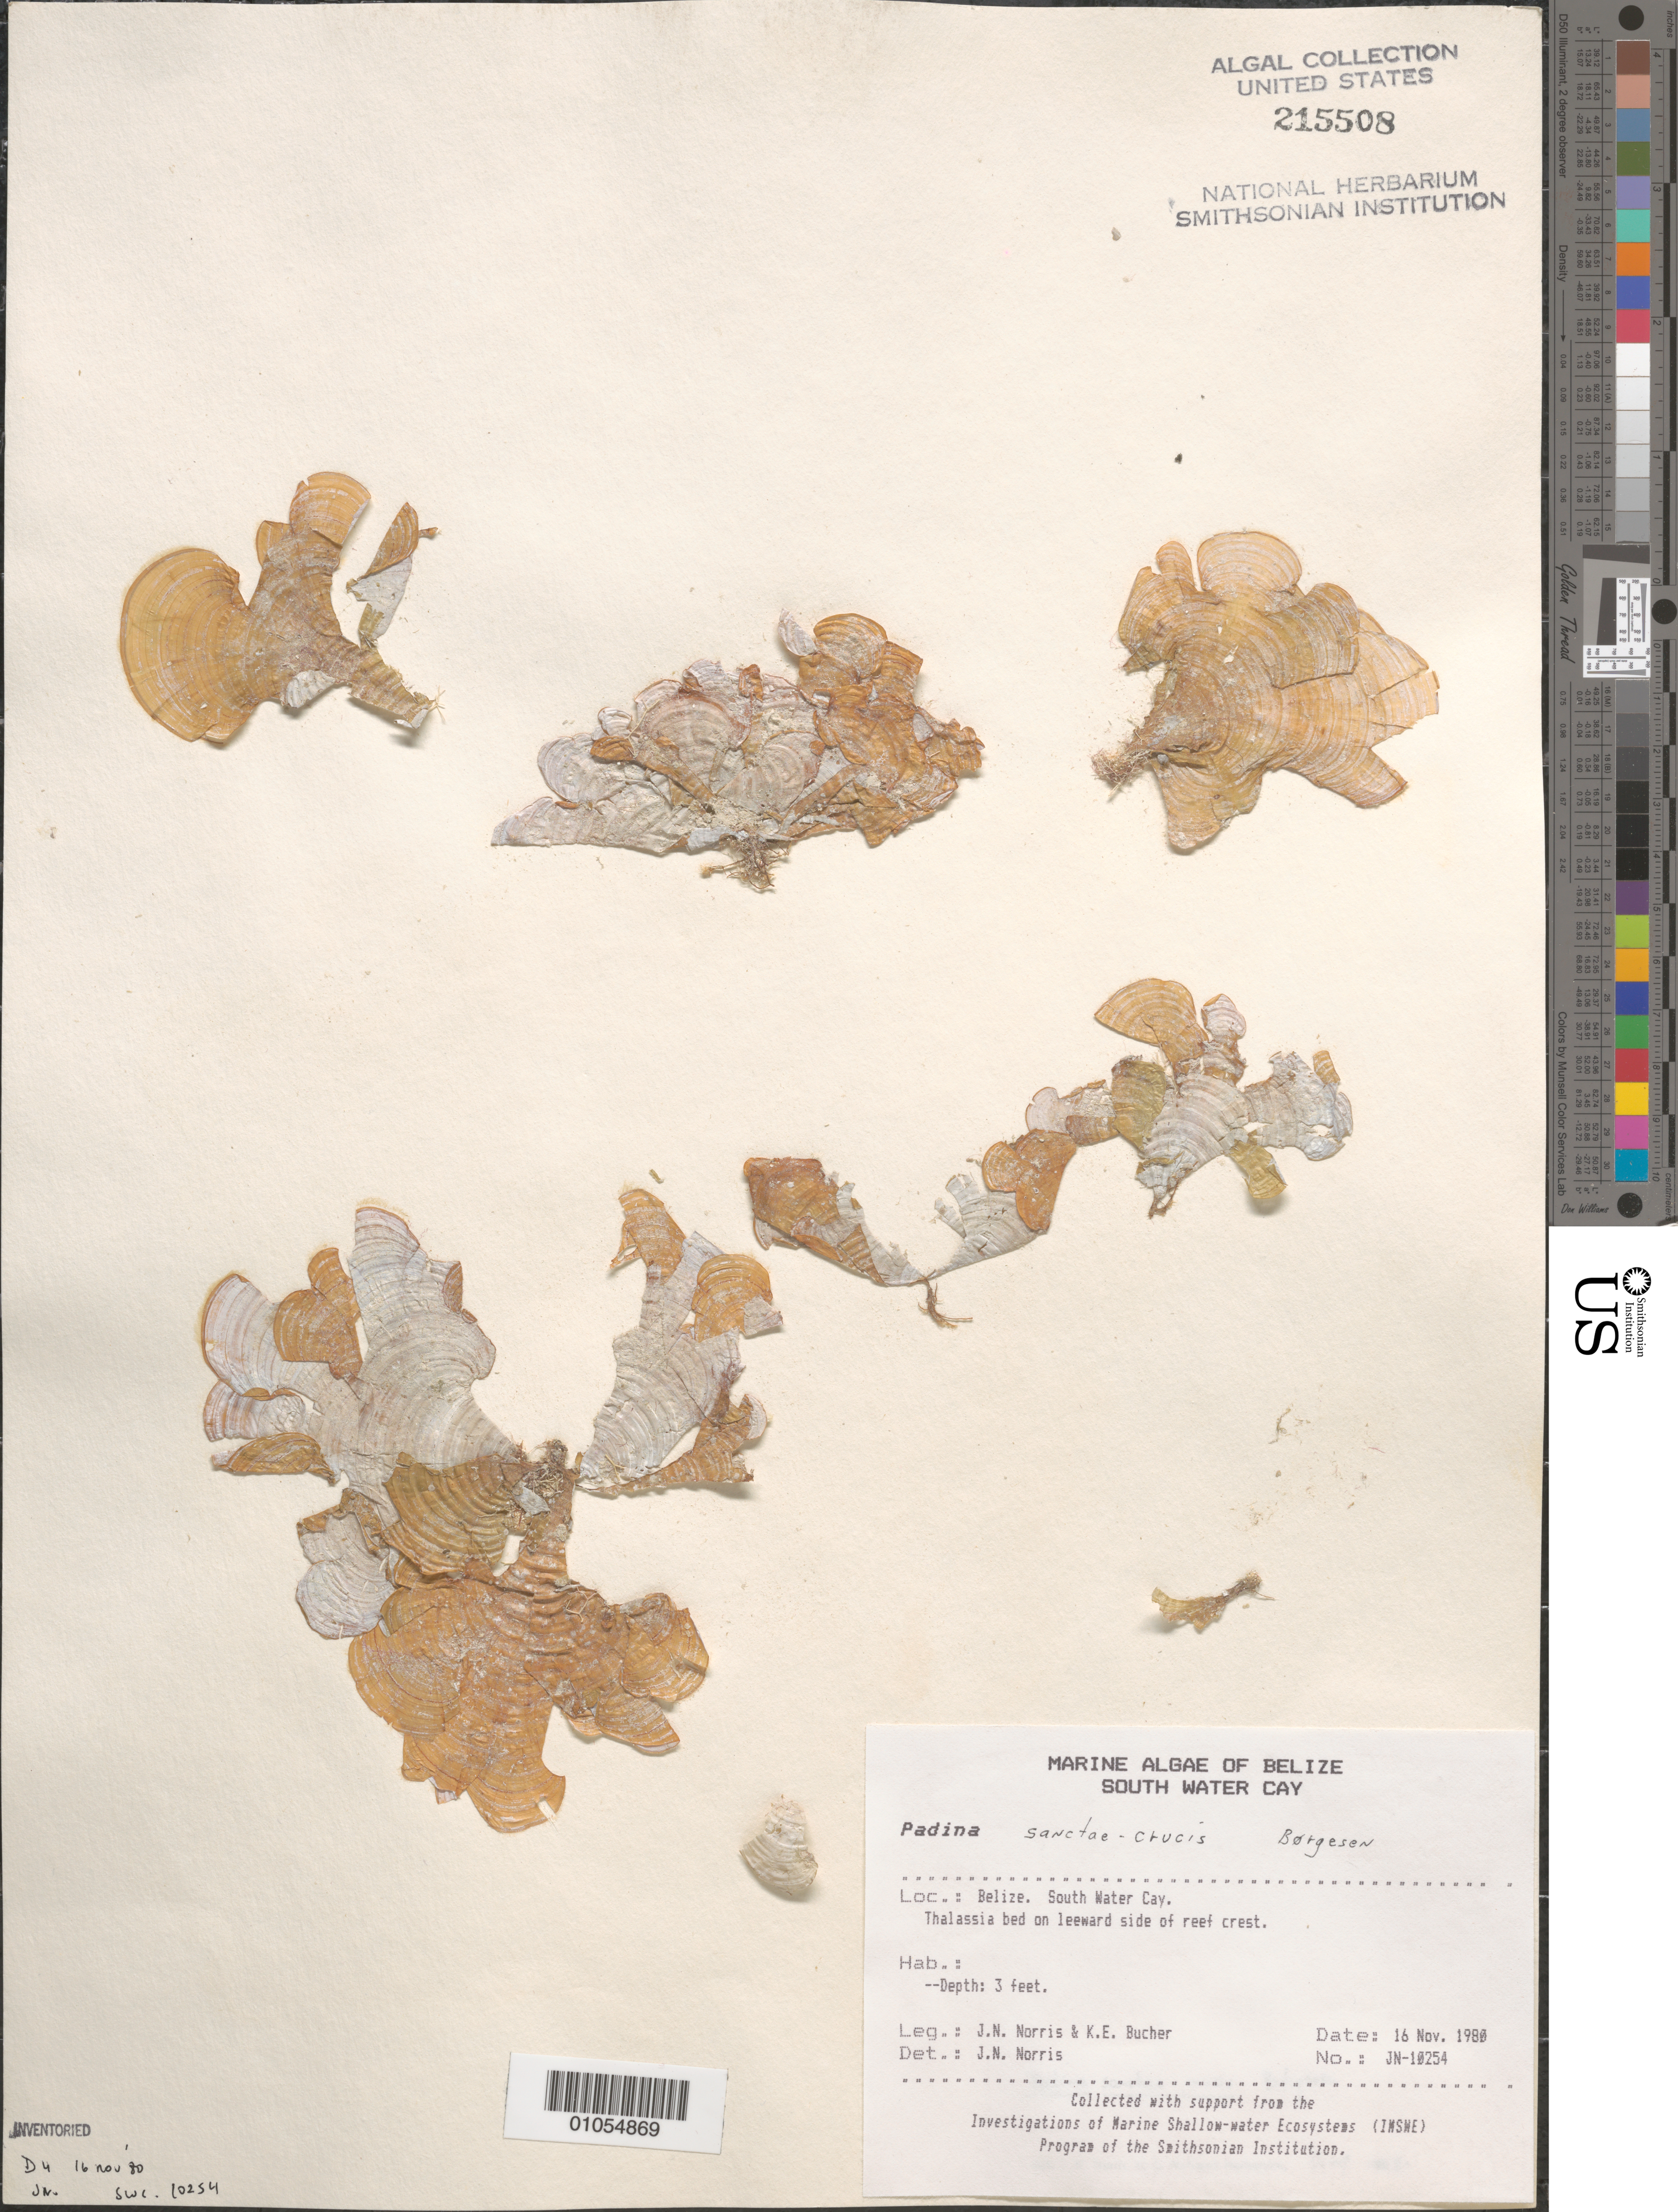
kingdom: Chromista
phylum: Ochrophyta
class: Phaeophyceae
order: Dictyotales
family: Dictyotaceae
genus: Padina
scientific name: Padina sanctae-crucis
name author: Børgesen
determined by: Norris, James N.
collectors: J. N. Norris & K. E. Bucher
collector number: JN-10254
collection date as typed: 16 Nov 1980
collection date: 1980-11-16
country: Belize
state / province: Stann Creek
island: South Water Cay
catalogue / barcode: US 215508